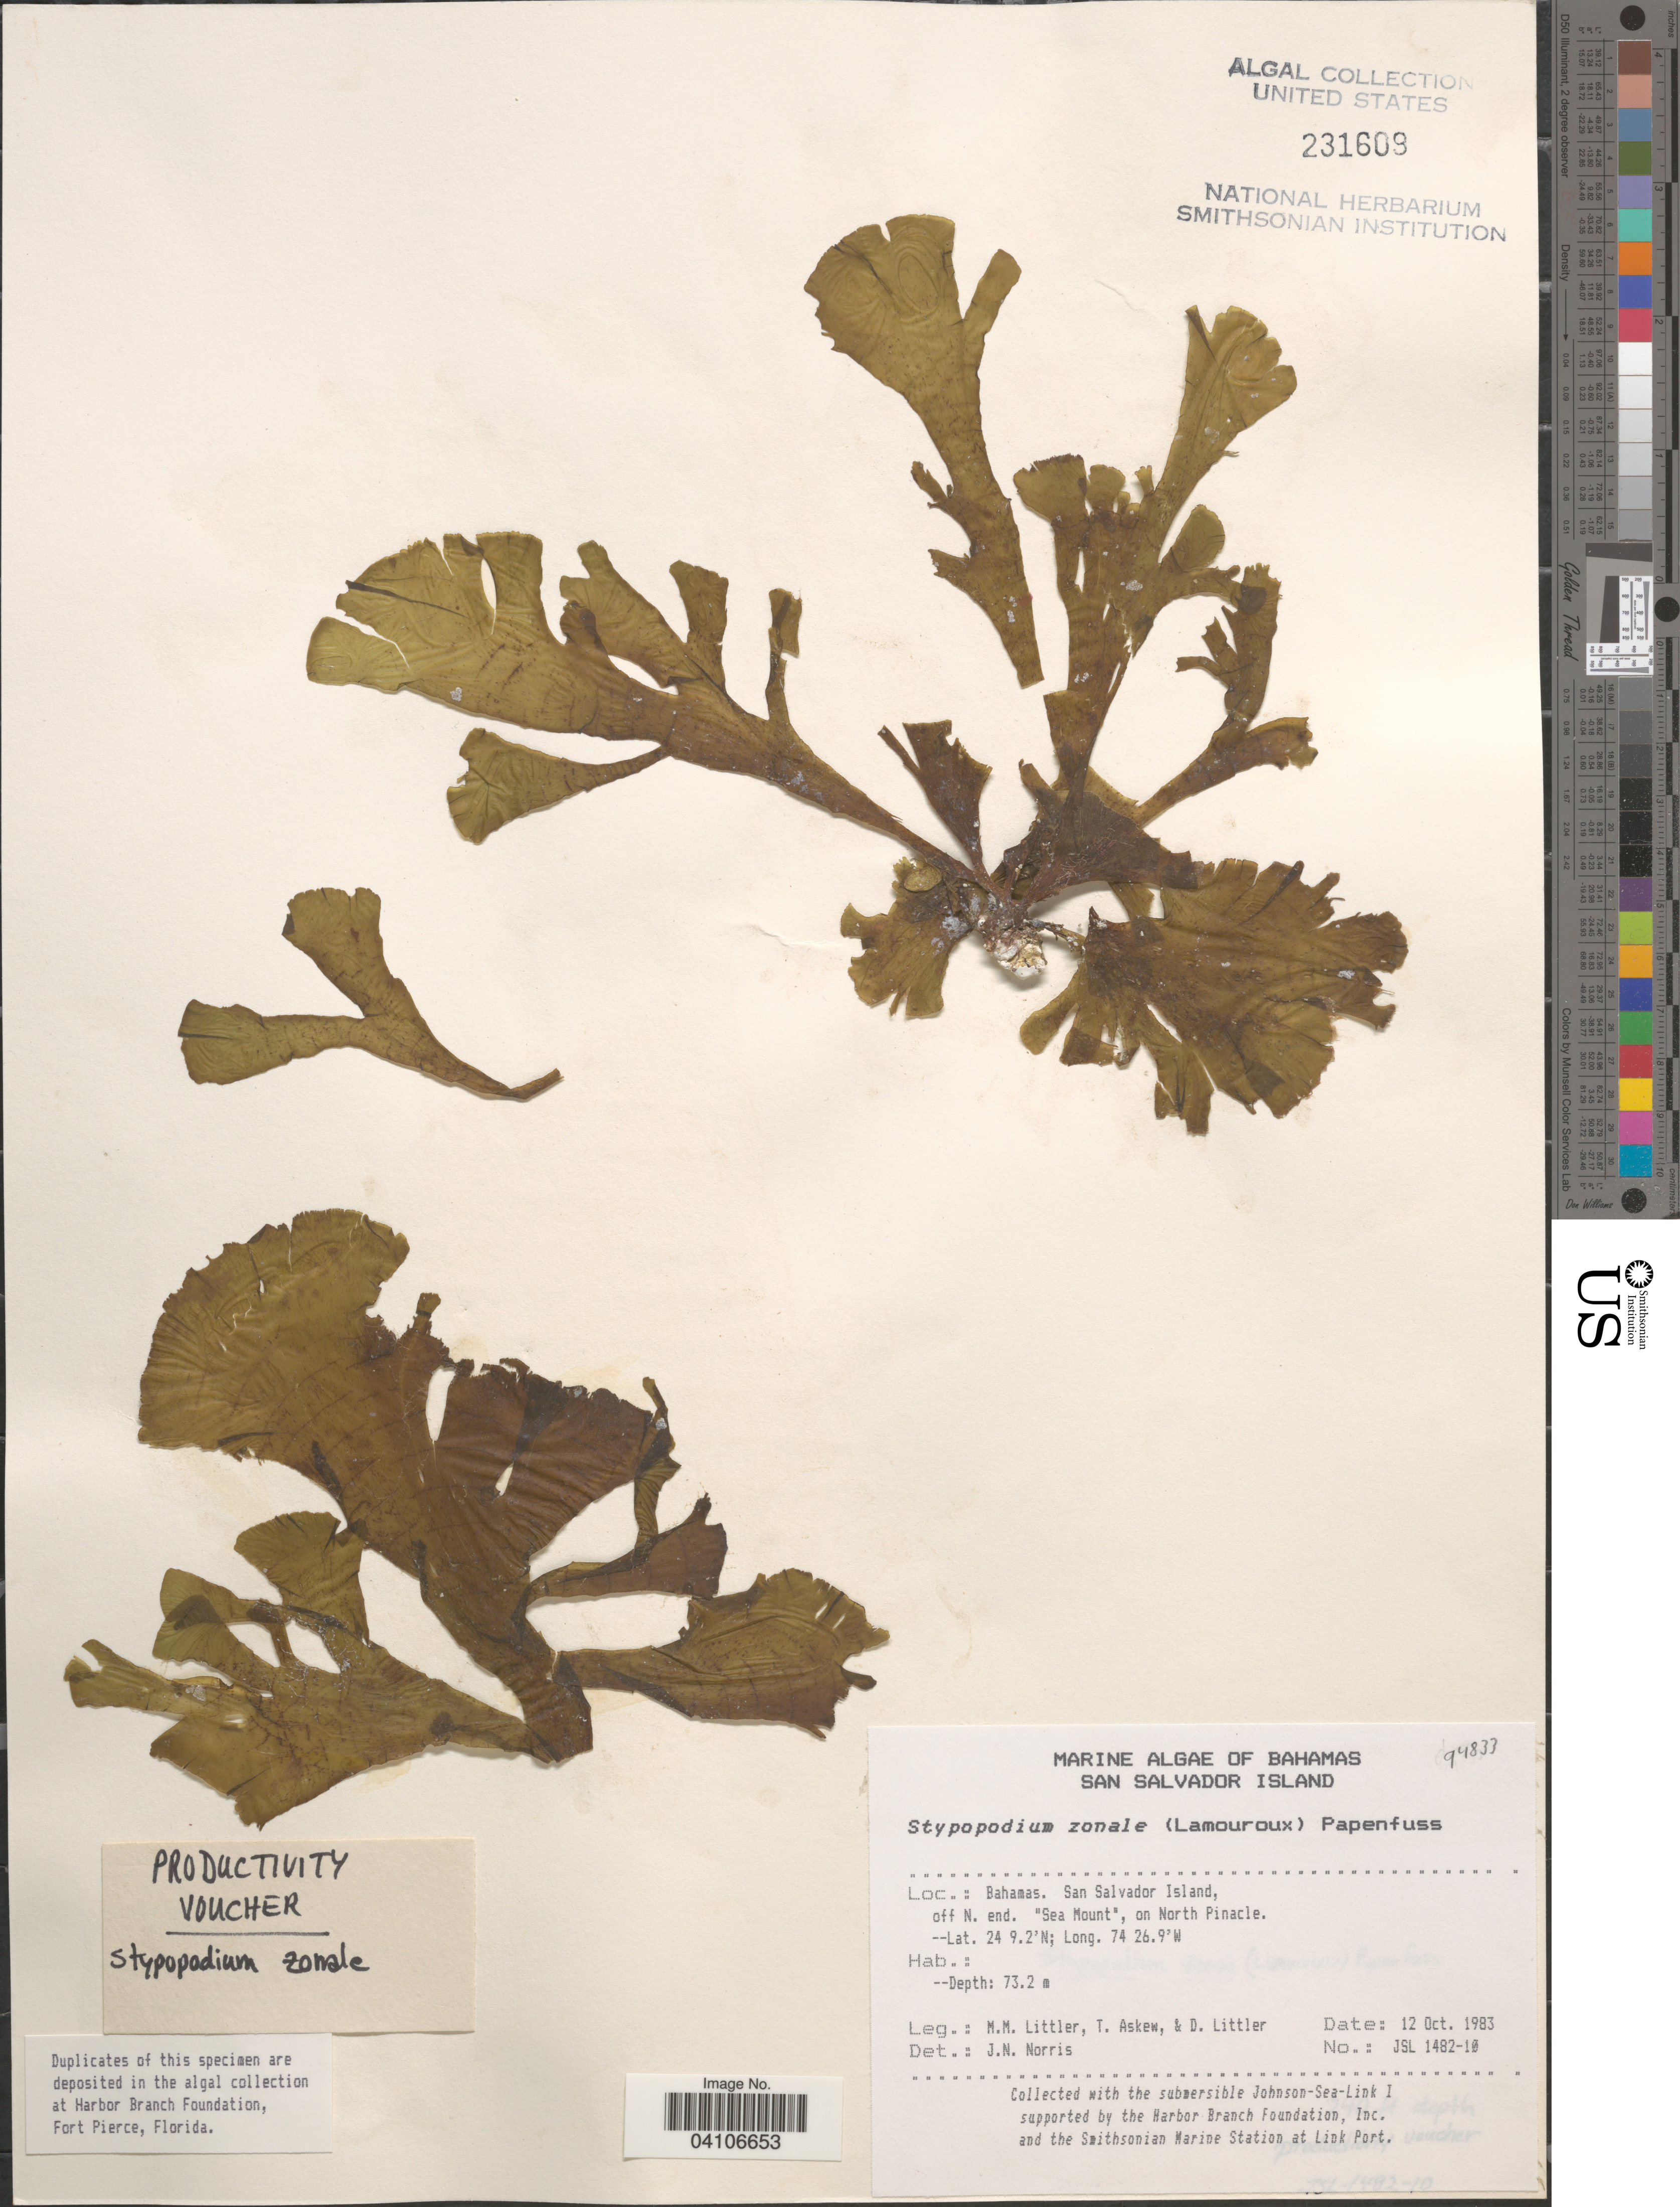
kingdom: Chromista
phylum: Ochrophyta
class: Phaeophyceae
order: Dictyotales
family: Dictyotaceae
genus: Stypopodium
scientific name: Stypopodium zonale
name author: (J.V.Lamouroux) Papenf.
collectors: T. Askew & D. S. Littler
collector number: JSL 1482-10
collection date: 1983-10-12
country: Bahamas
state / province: San Salvador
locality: San Salvador Island, off N. end. "Sea Mount", on North Pinacle.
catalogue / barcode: US 231609